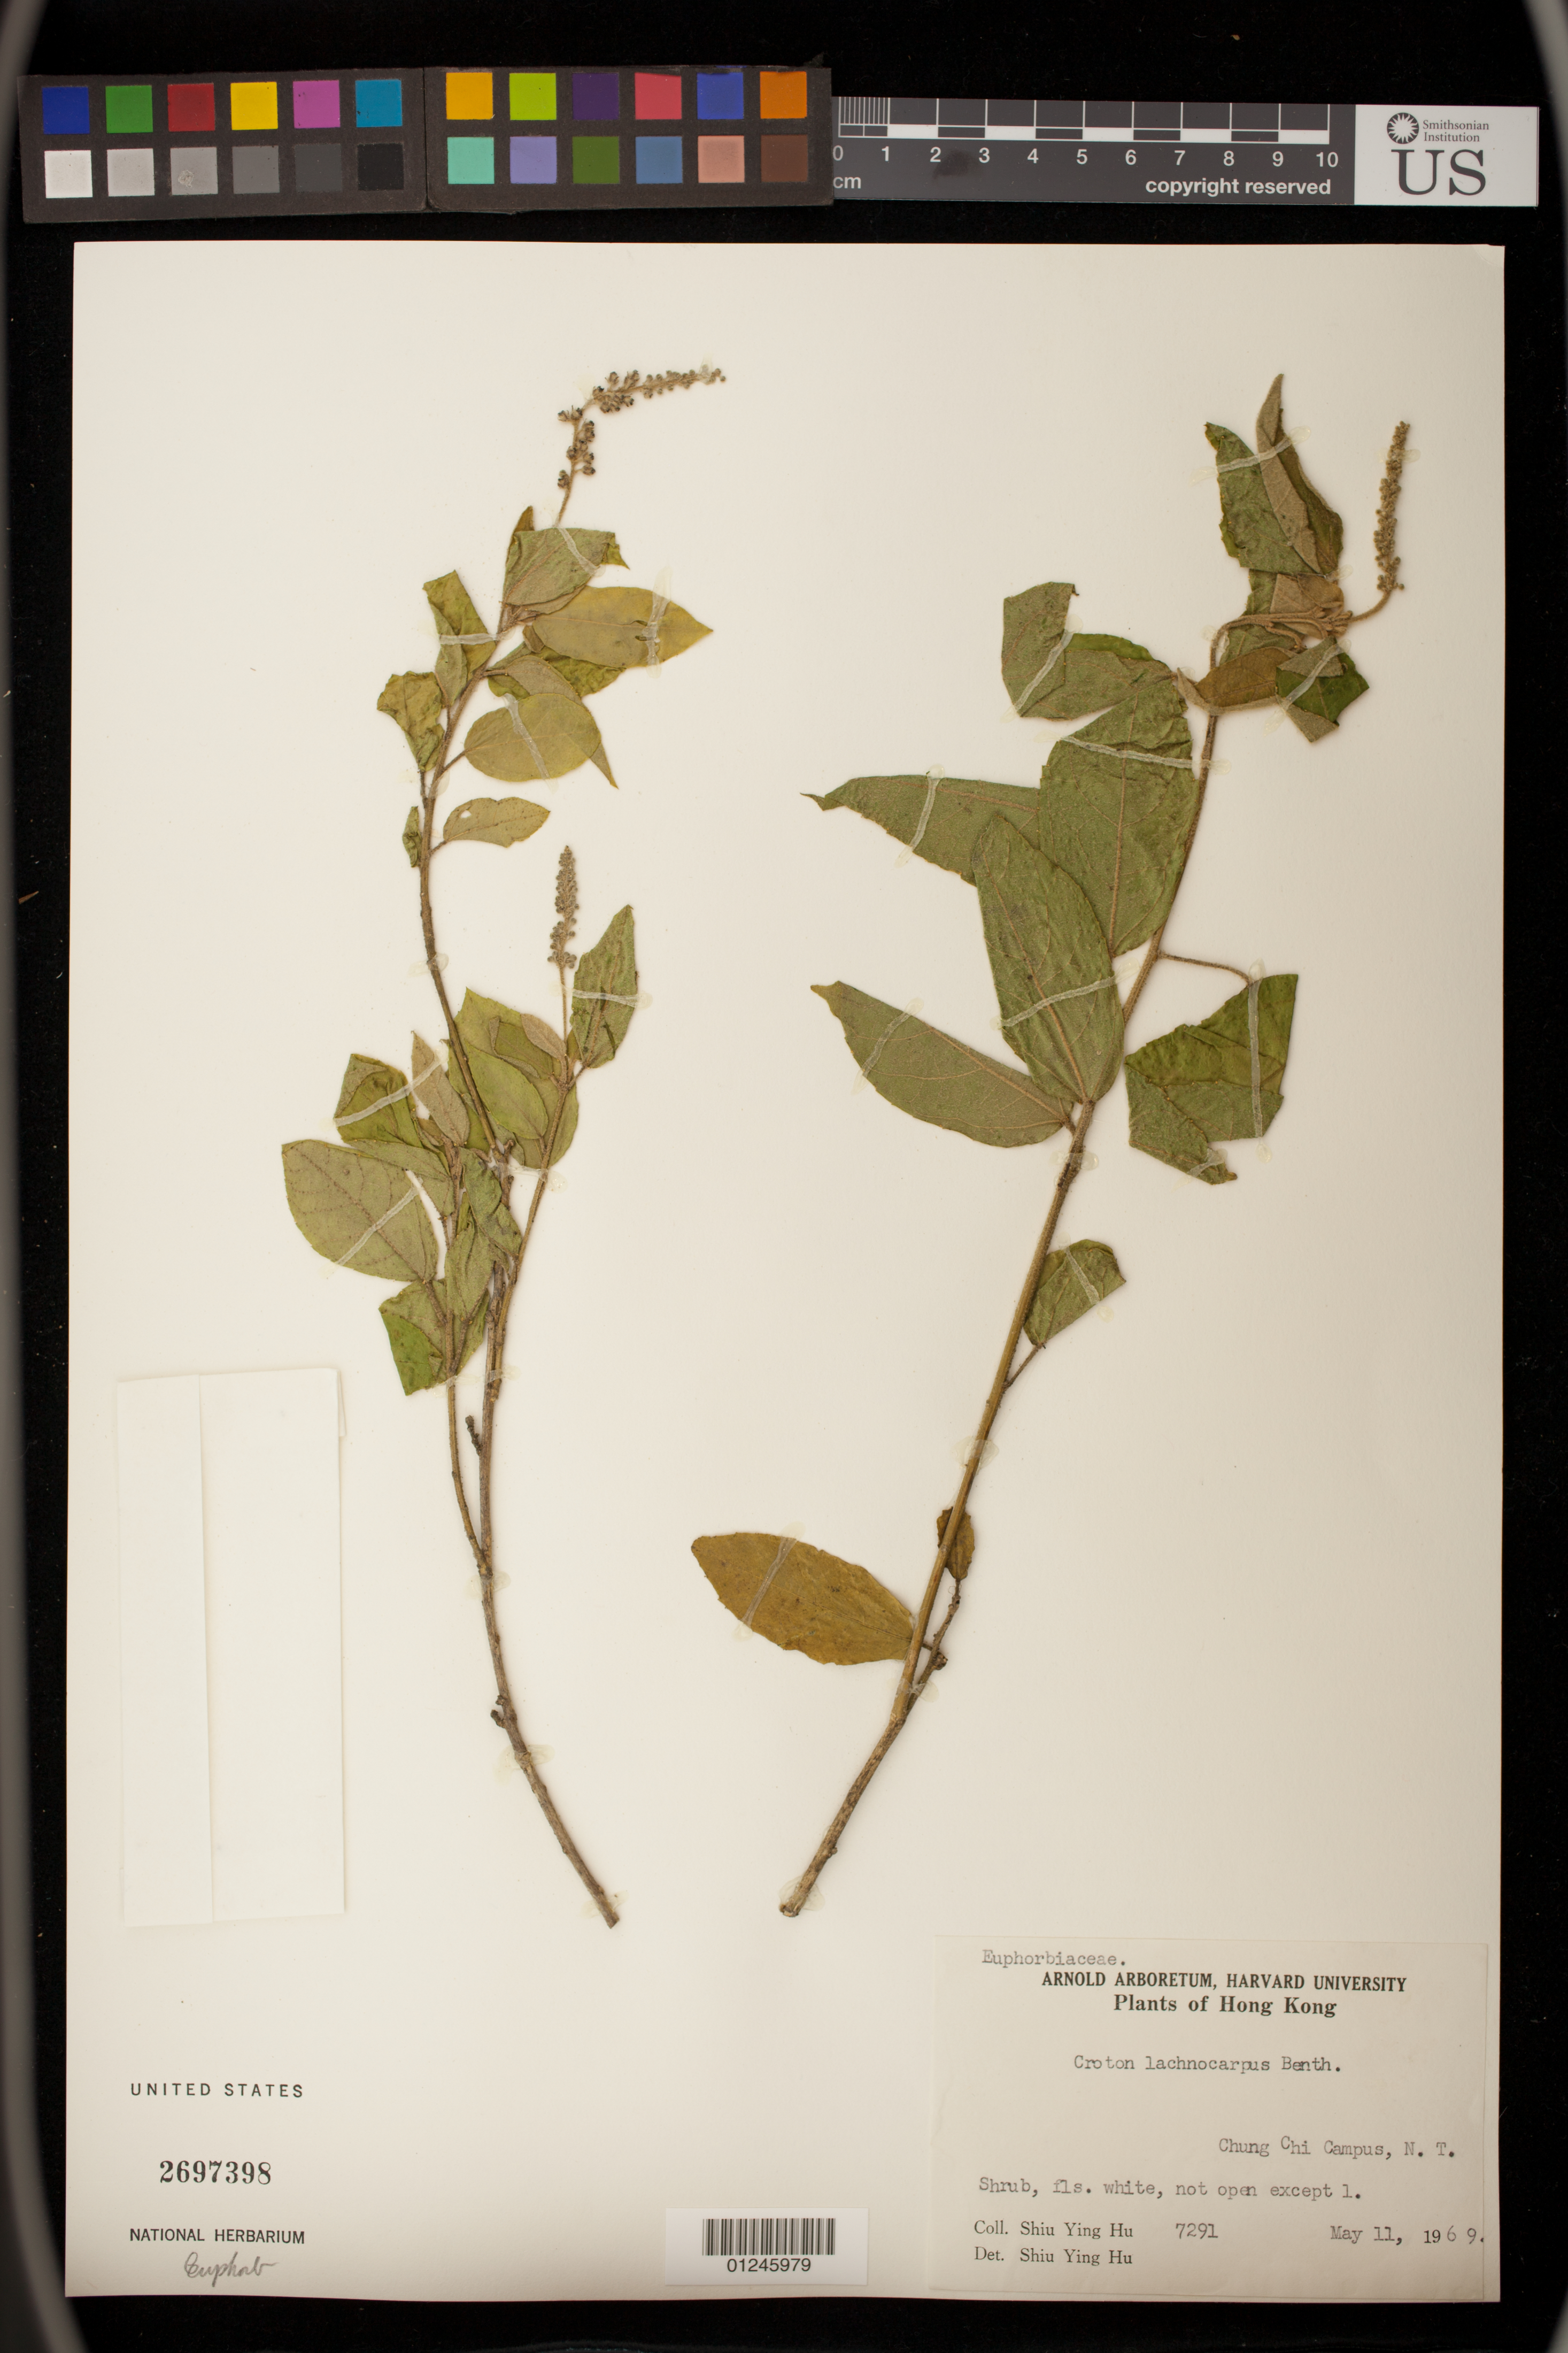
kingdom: Plantae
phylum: Tracheophyta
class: Magnoliopsida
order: Malpighiales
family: Euphorbiaceae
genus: Croton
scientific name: Croton lachnocarpus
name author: Benth.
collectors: S. Y. Hu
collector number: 7291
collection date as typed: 11 May 1969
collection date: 1969-05-11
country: China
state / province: Hong Kong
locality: Ma on shan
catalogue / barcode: US 2697398